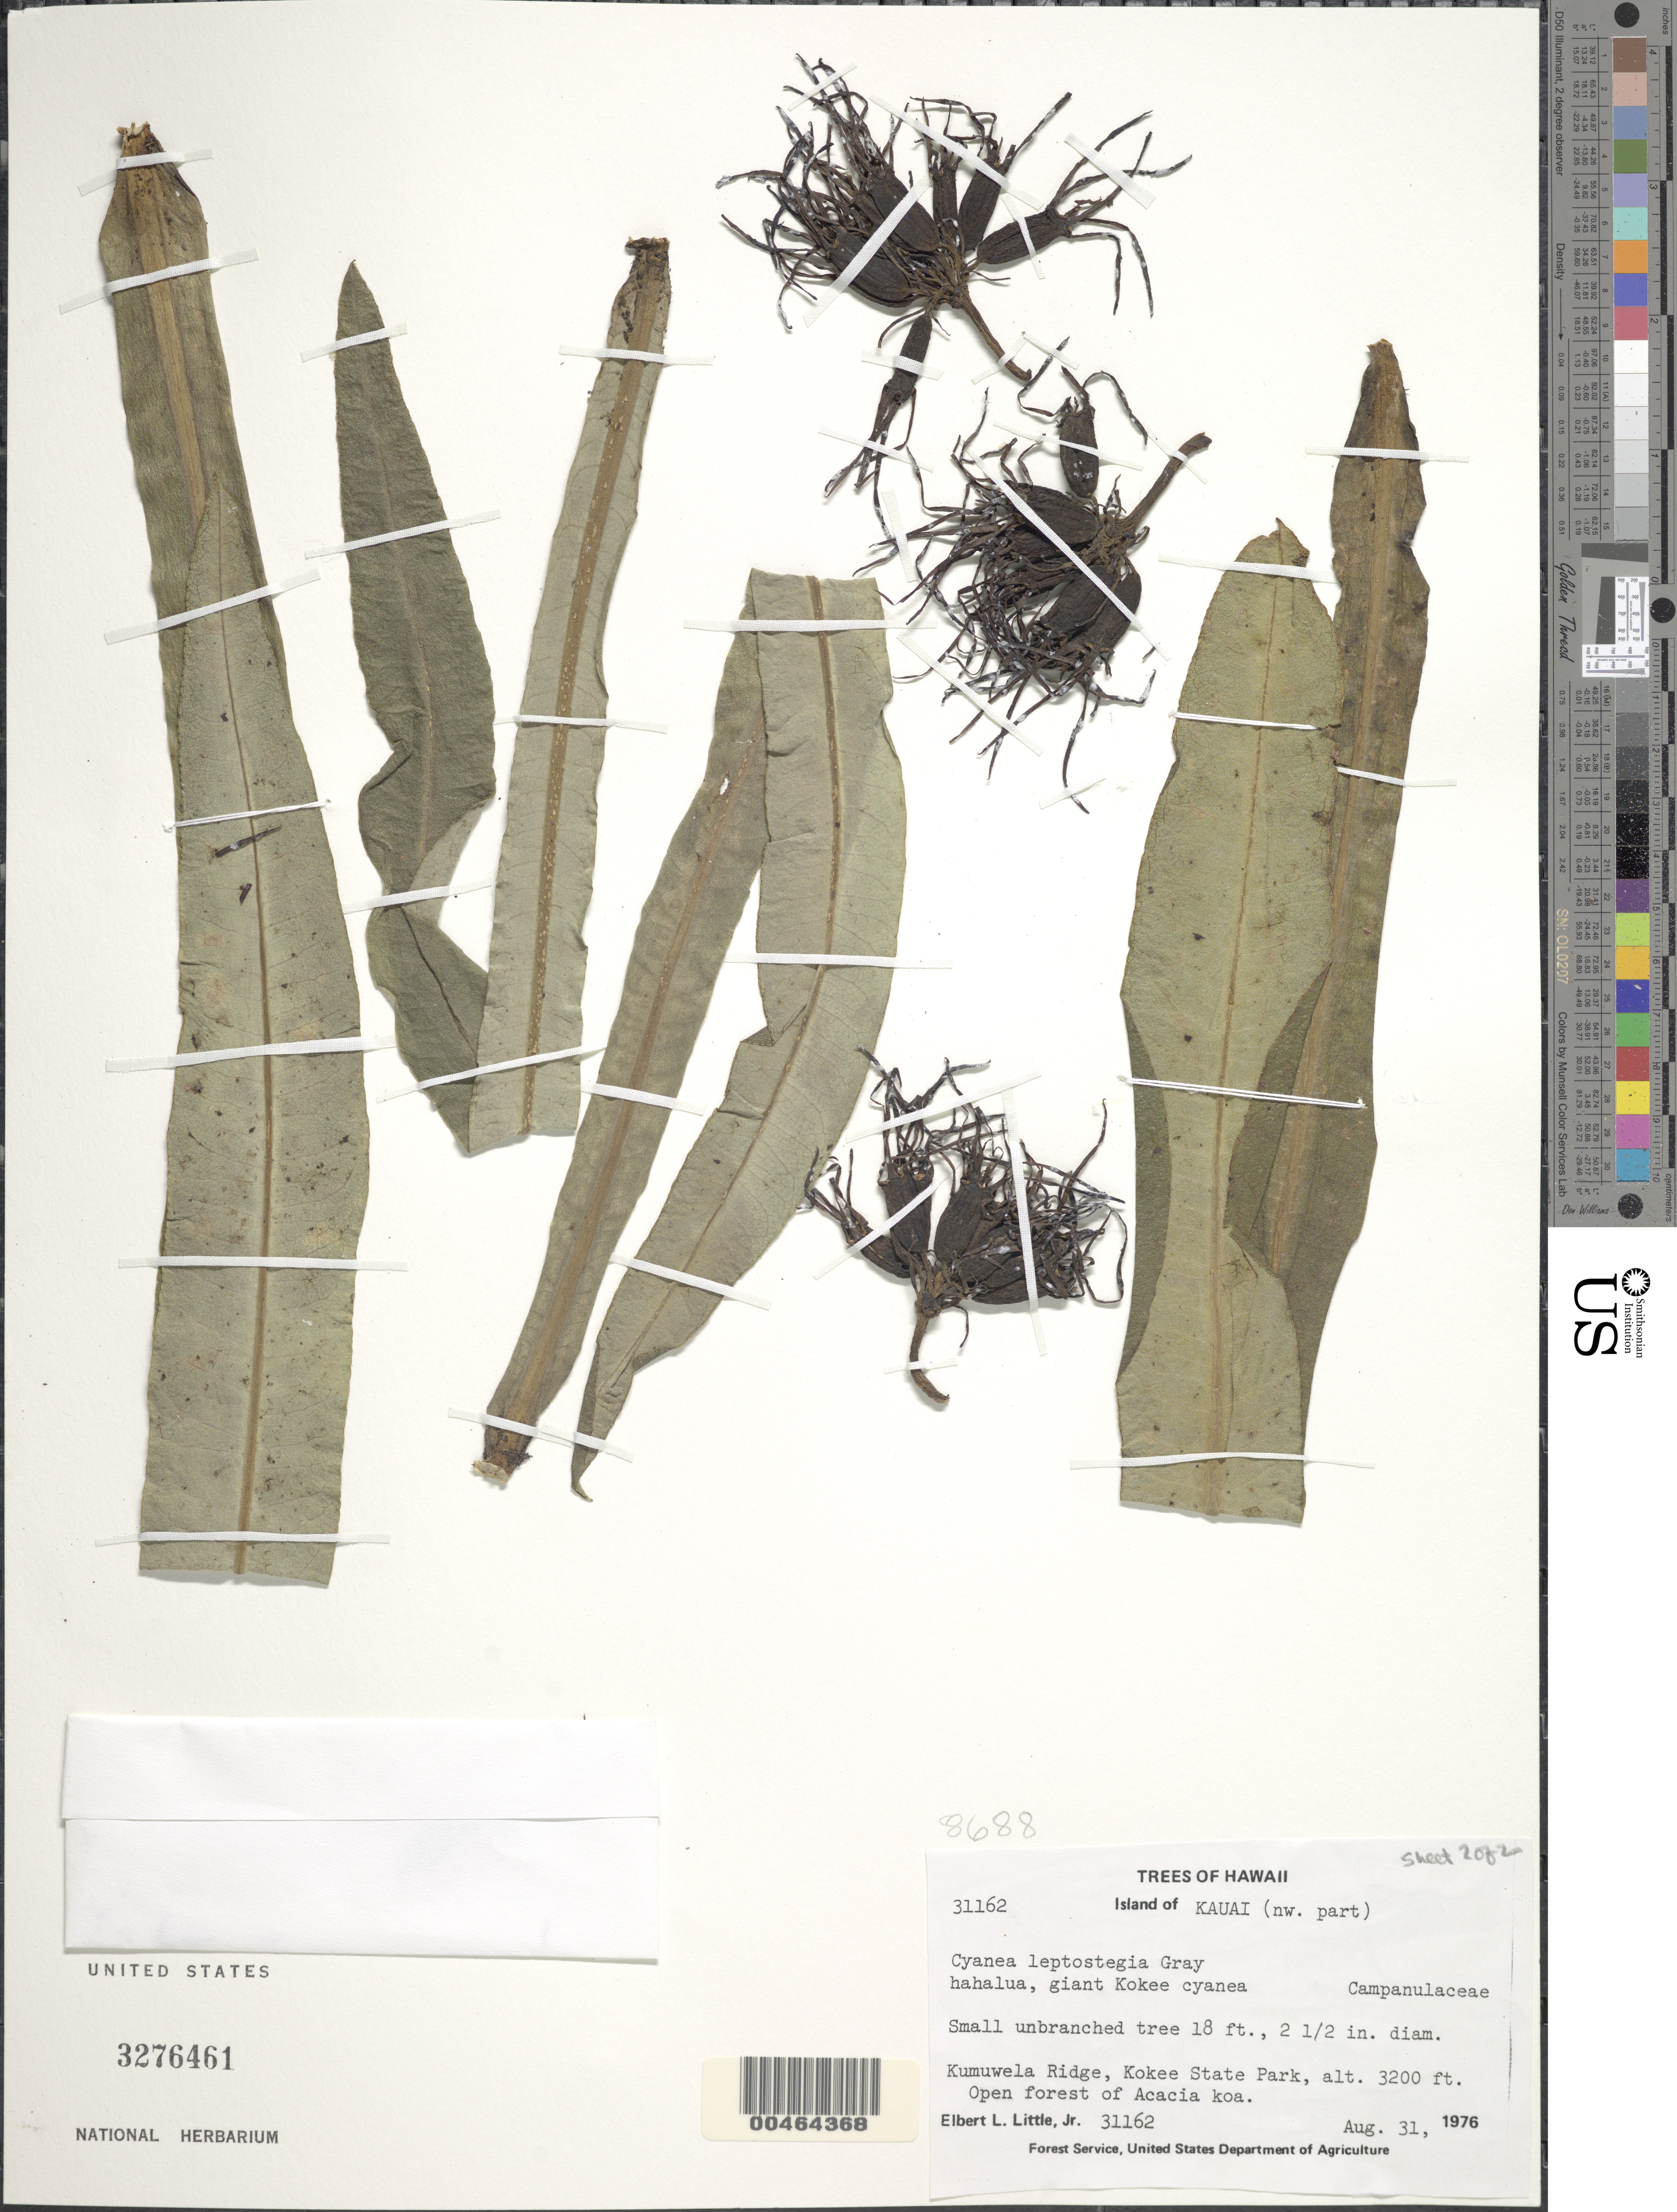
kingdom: Plantae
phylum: Tracheophyta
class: Magnoliopsida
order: Asterales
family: Campanulaceae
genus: Cyanea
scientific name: Cyanea leptostegia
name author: A. Gray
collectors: E. L. Little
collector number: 31162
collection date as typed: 31 Aug 1976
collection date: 1976-08-31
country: United States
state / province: Hawaii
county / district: Kauai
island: Kaua'i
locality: NW part of Kauai, Kumuwela Ridge, Kokee State Park.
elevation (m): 975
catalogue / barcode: US 3276461